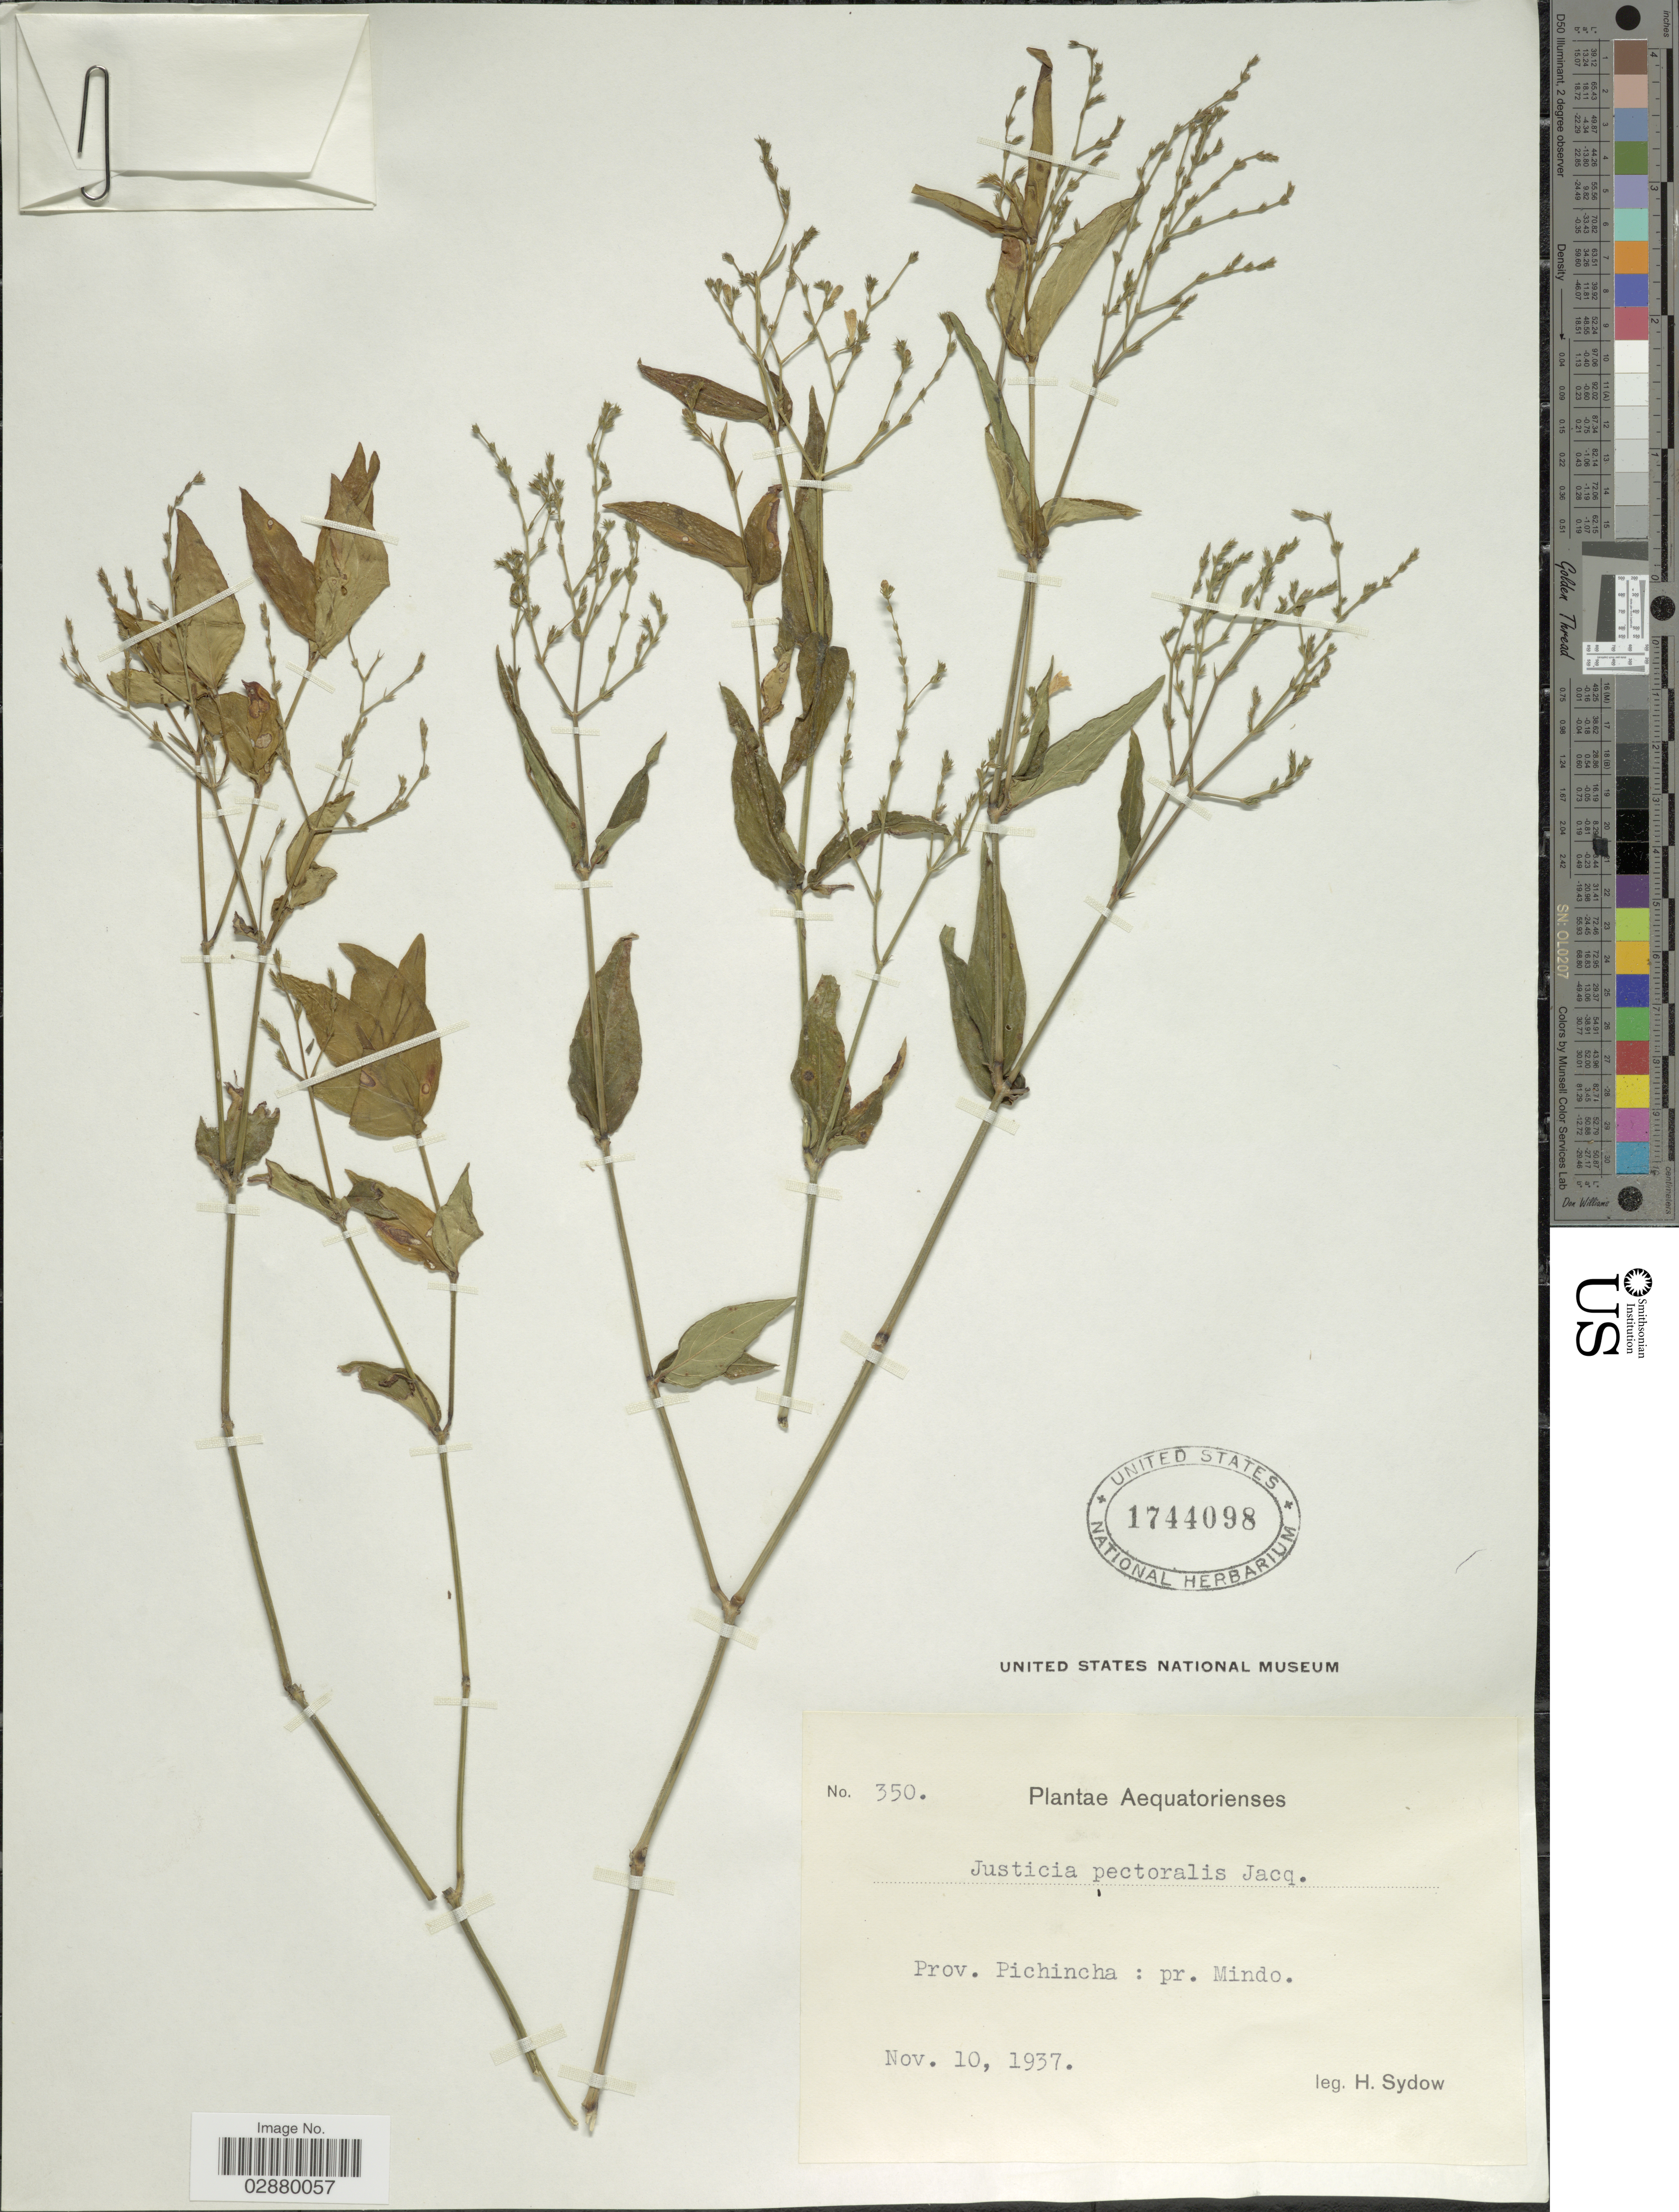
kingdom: Plantae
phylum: Tracheophyta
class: Magnoliopsida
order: Lamiales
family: Acanthaceae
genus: Justicia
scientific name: Justicia pectoralis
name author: Jacq.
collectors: H. Sydow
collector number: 350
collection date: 1937-11-10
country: Ecuador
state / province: Pichincha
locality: Pr. Mindo.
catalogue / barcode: US 1744098